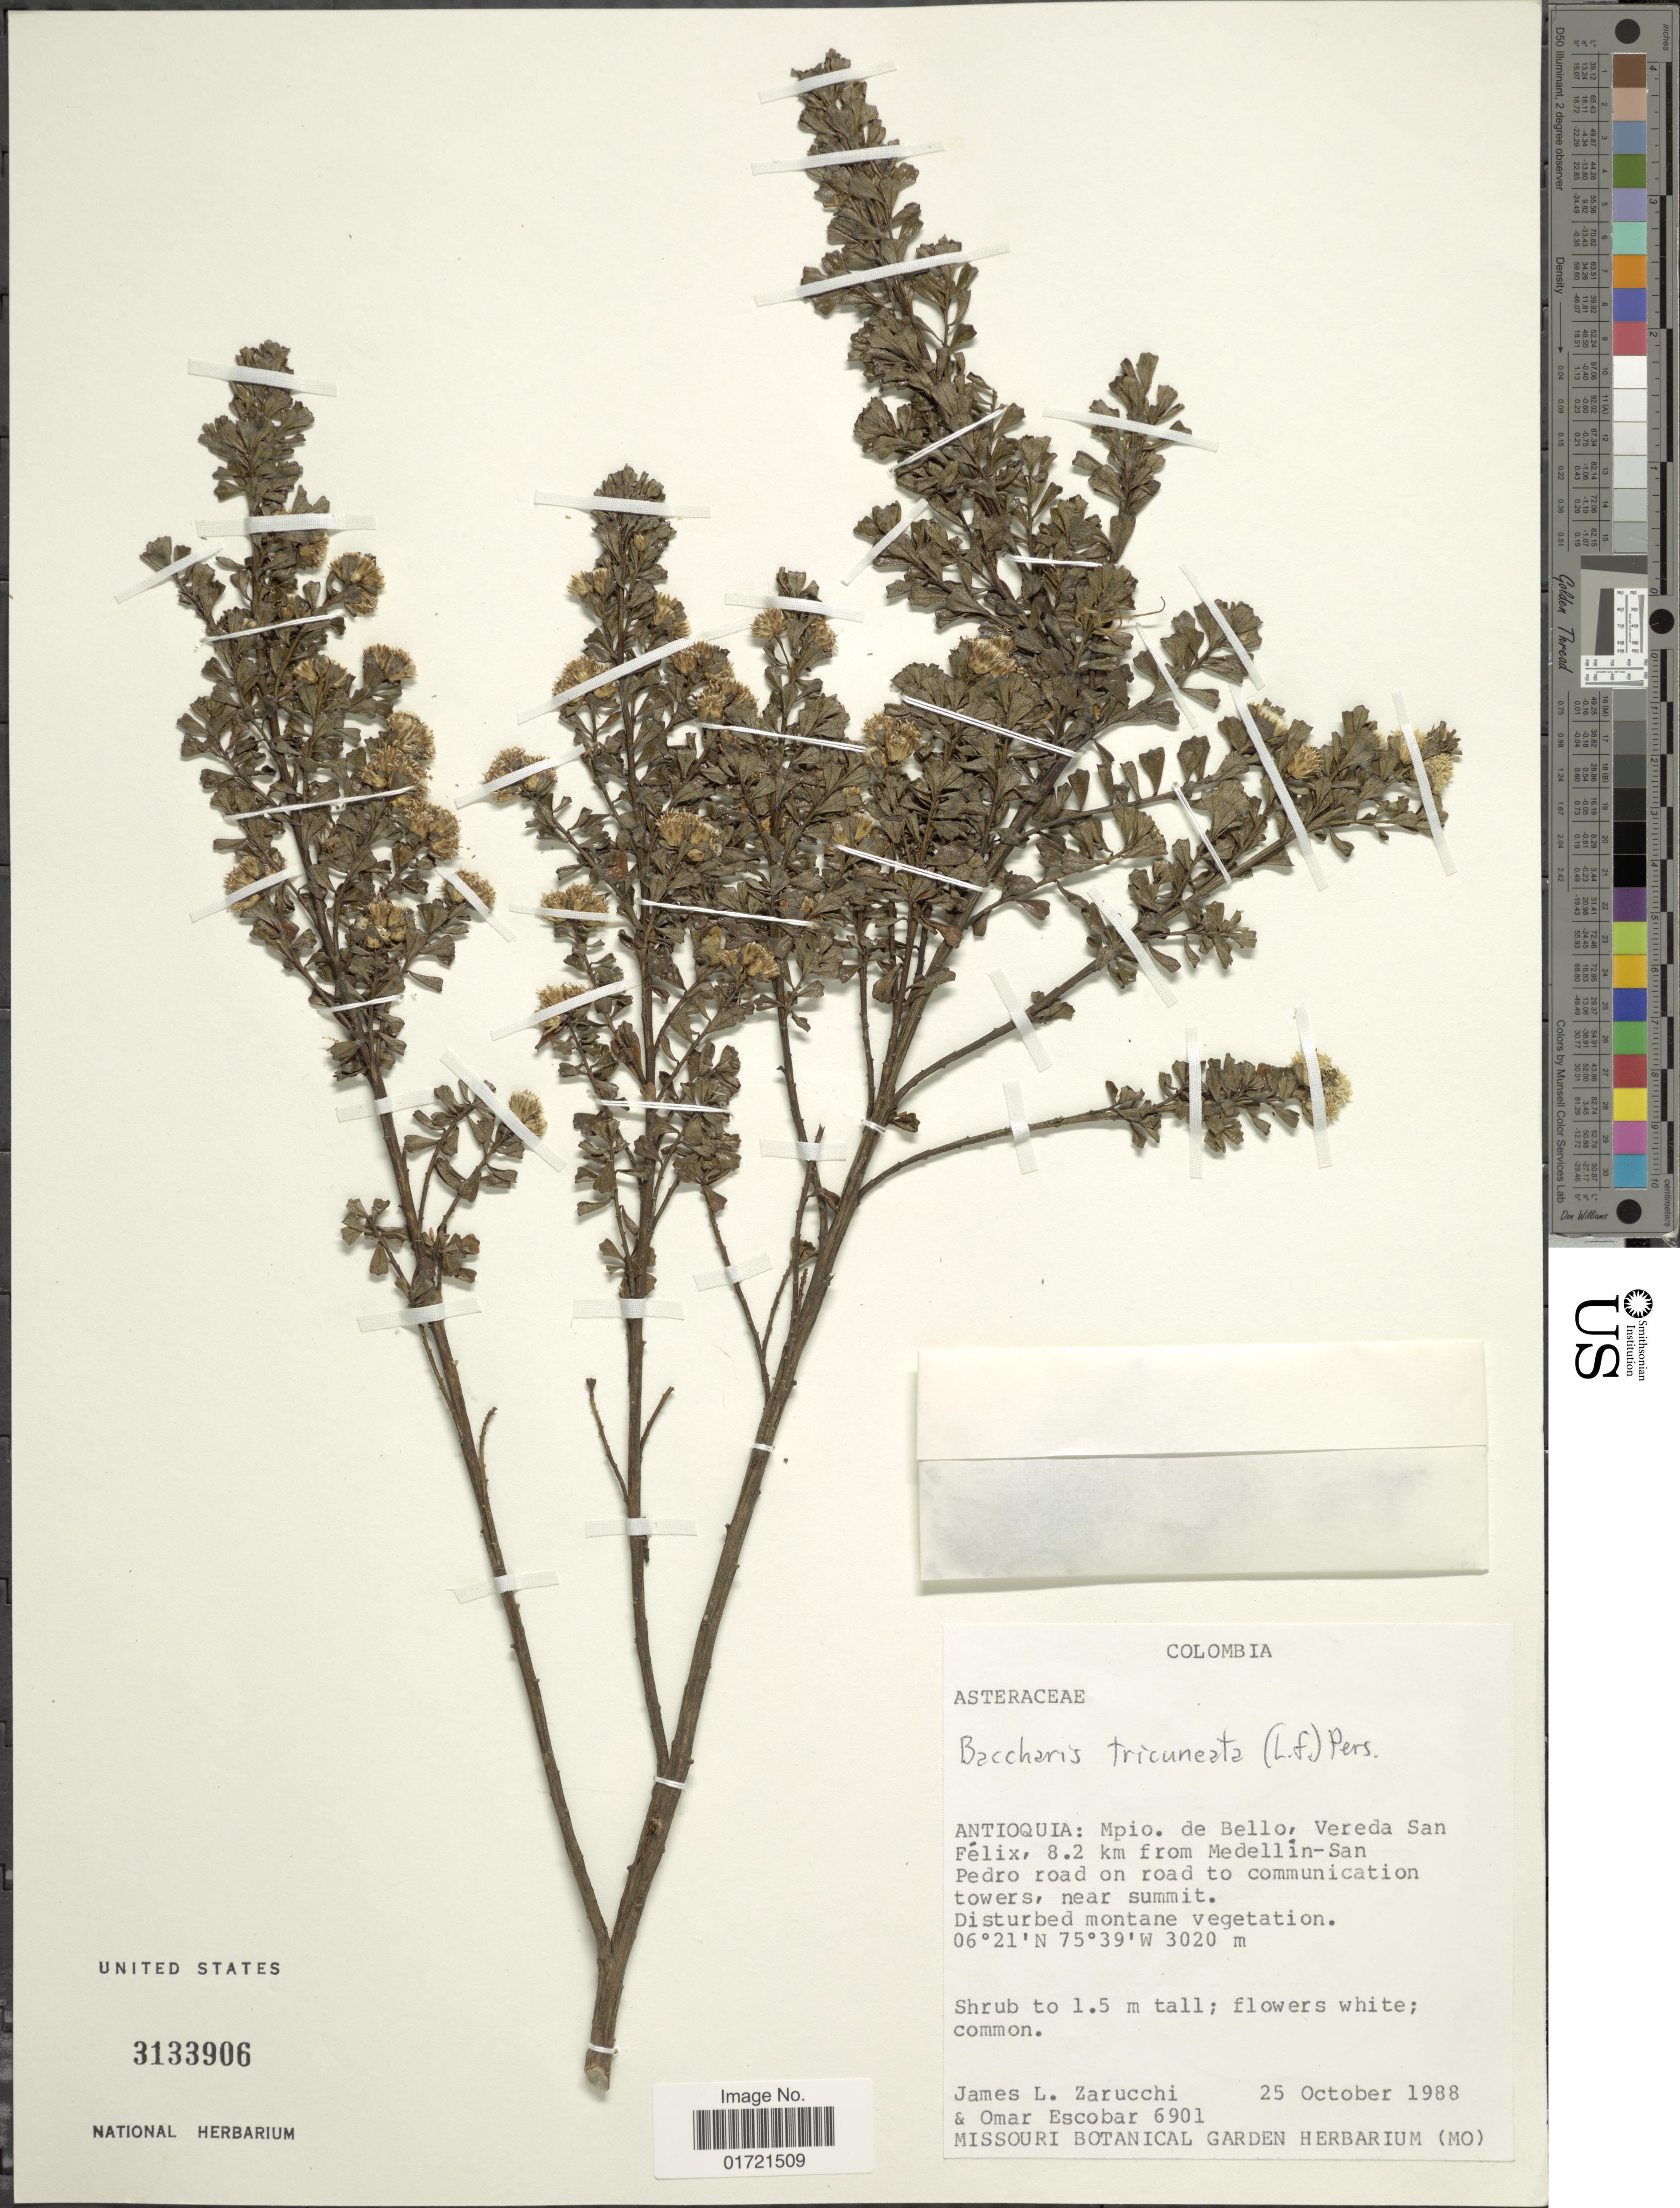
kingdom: Plantae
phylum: Tracheophyta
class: Magnoliopsida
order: Asterales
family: Asteraceae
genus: Baccharis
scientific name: Baccharis tricuneata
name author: (L. f.) Pers.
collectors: J. L. Zarucchi & O. D. Escobar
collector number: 6901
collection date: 1988-10-25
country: Colombia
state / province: Antioquia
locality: Mpio. de Bello, Vereda San Felix, 8.2 km from Medellin-San Pedro road on road to communication towers, near summit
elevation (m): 3020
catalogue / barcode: US 3133906